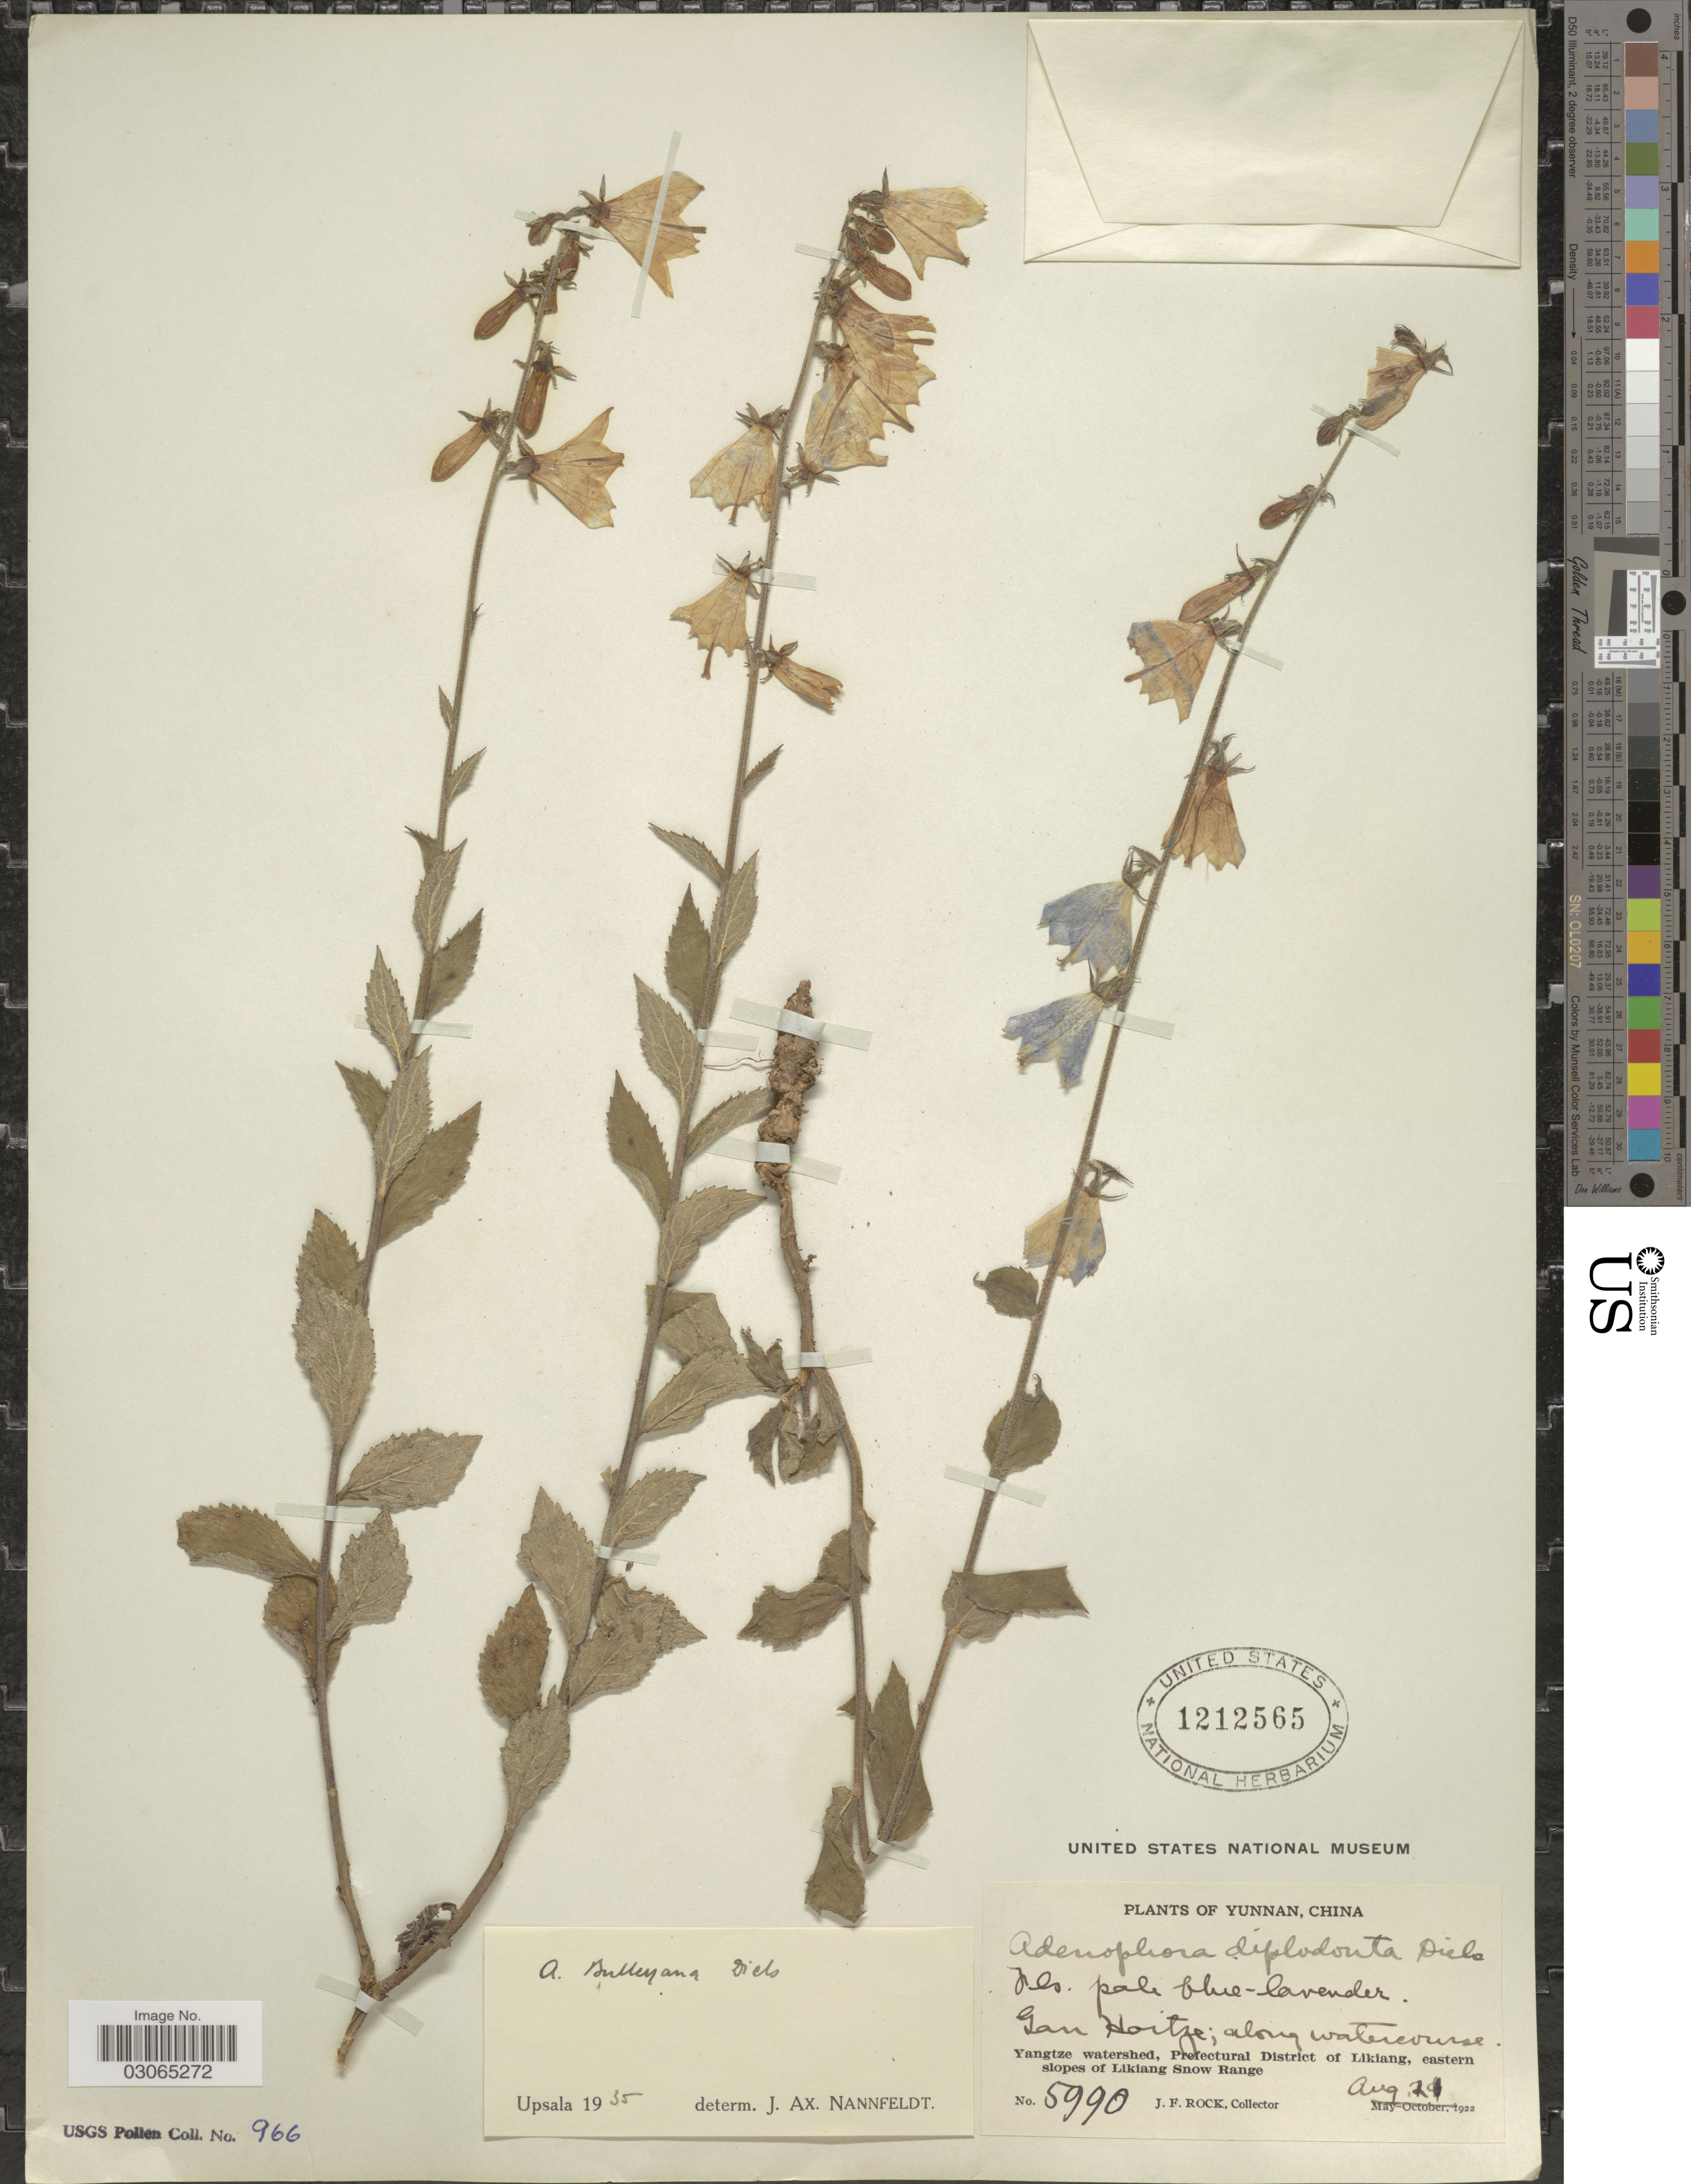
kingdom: Plantae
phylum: Tracheophyta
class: Magnoliopsida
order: Asterales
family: Campanulaceae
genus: Adenophora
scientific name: Adenophora bulleyana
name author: Diels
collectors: J. Rock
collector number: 5990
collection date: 1922-08-21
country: China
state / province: Yunnan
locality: Gan Hoitze. Yangtze watershed, Prefectural District of Likiang, eastern slopes of Likiang Snow Range.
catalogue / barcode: US 1212565